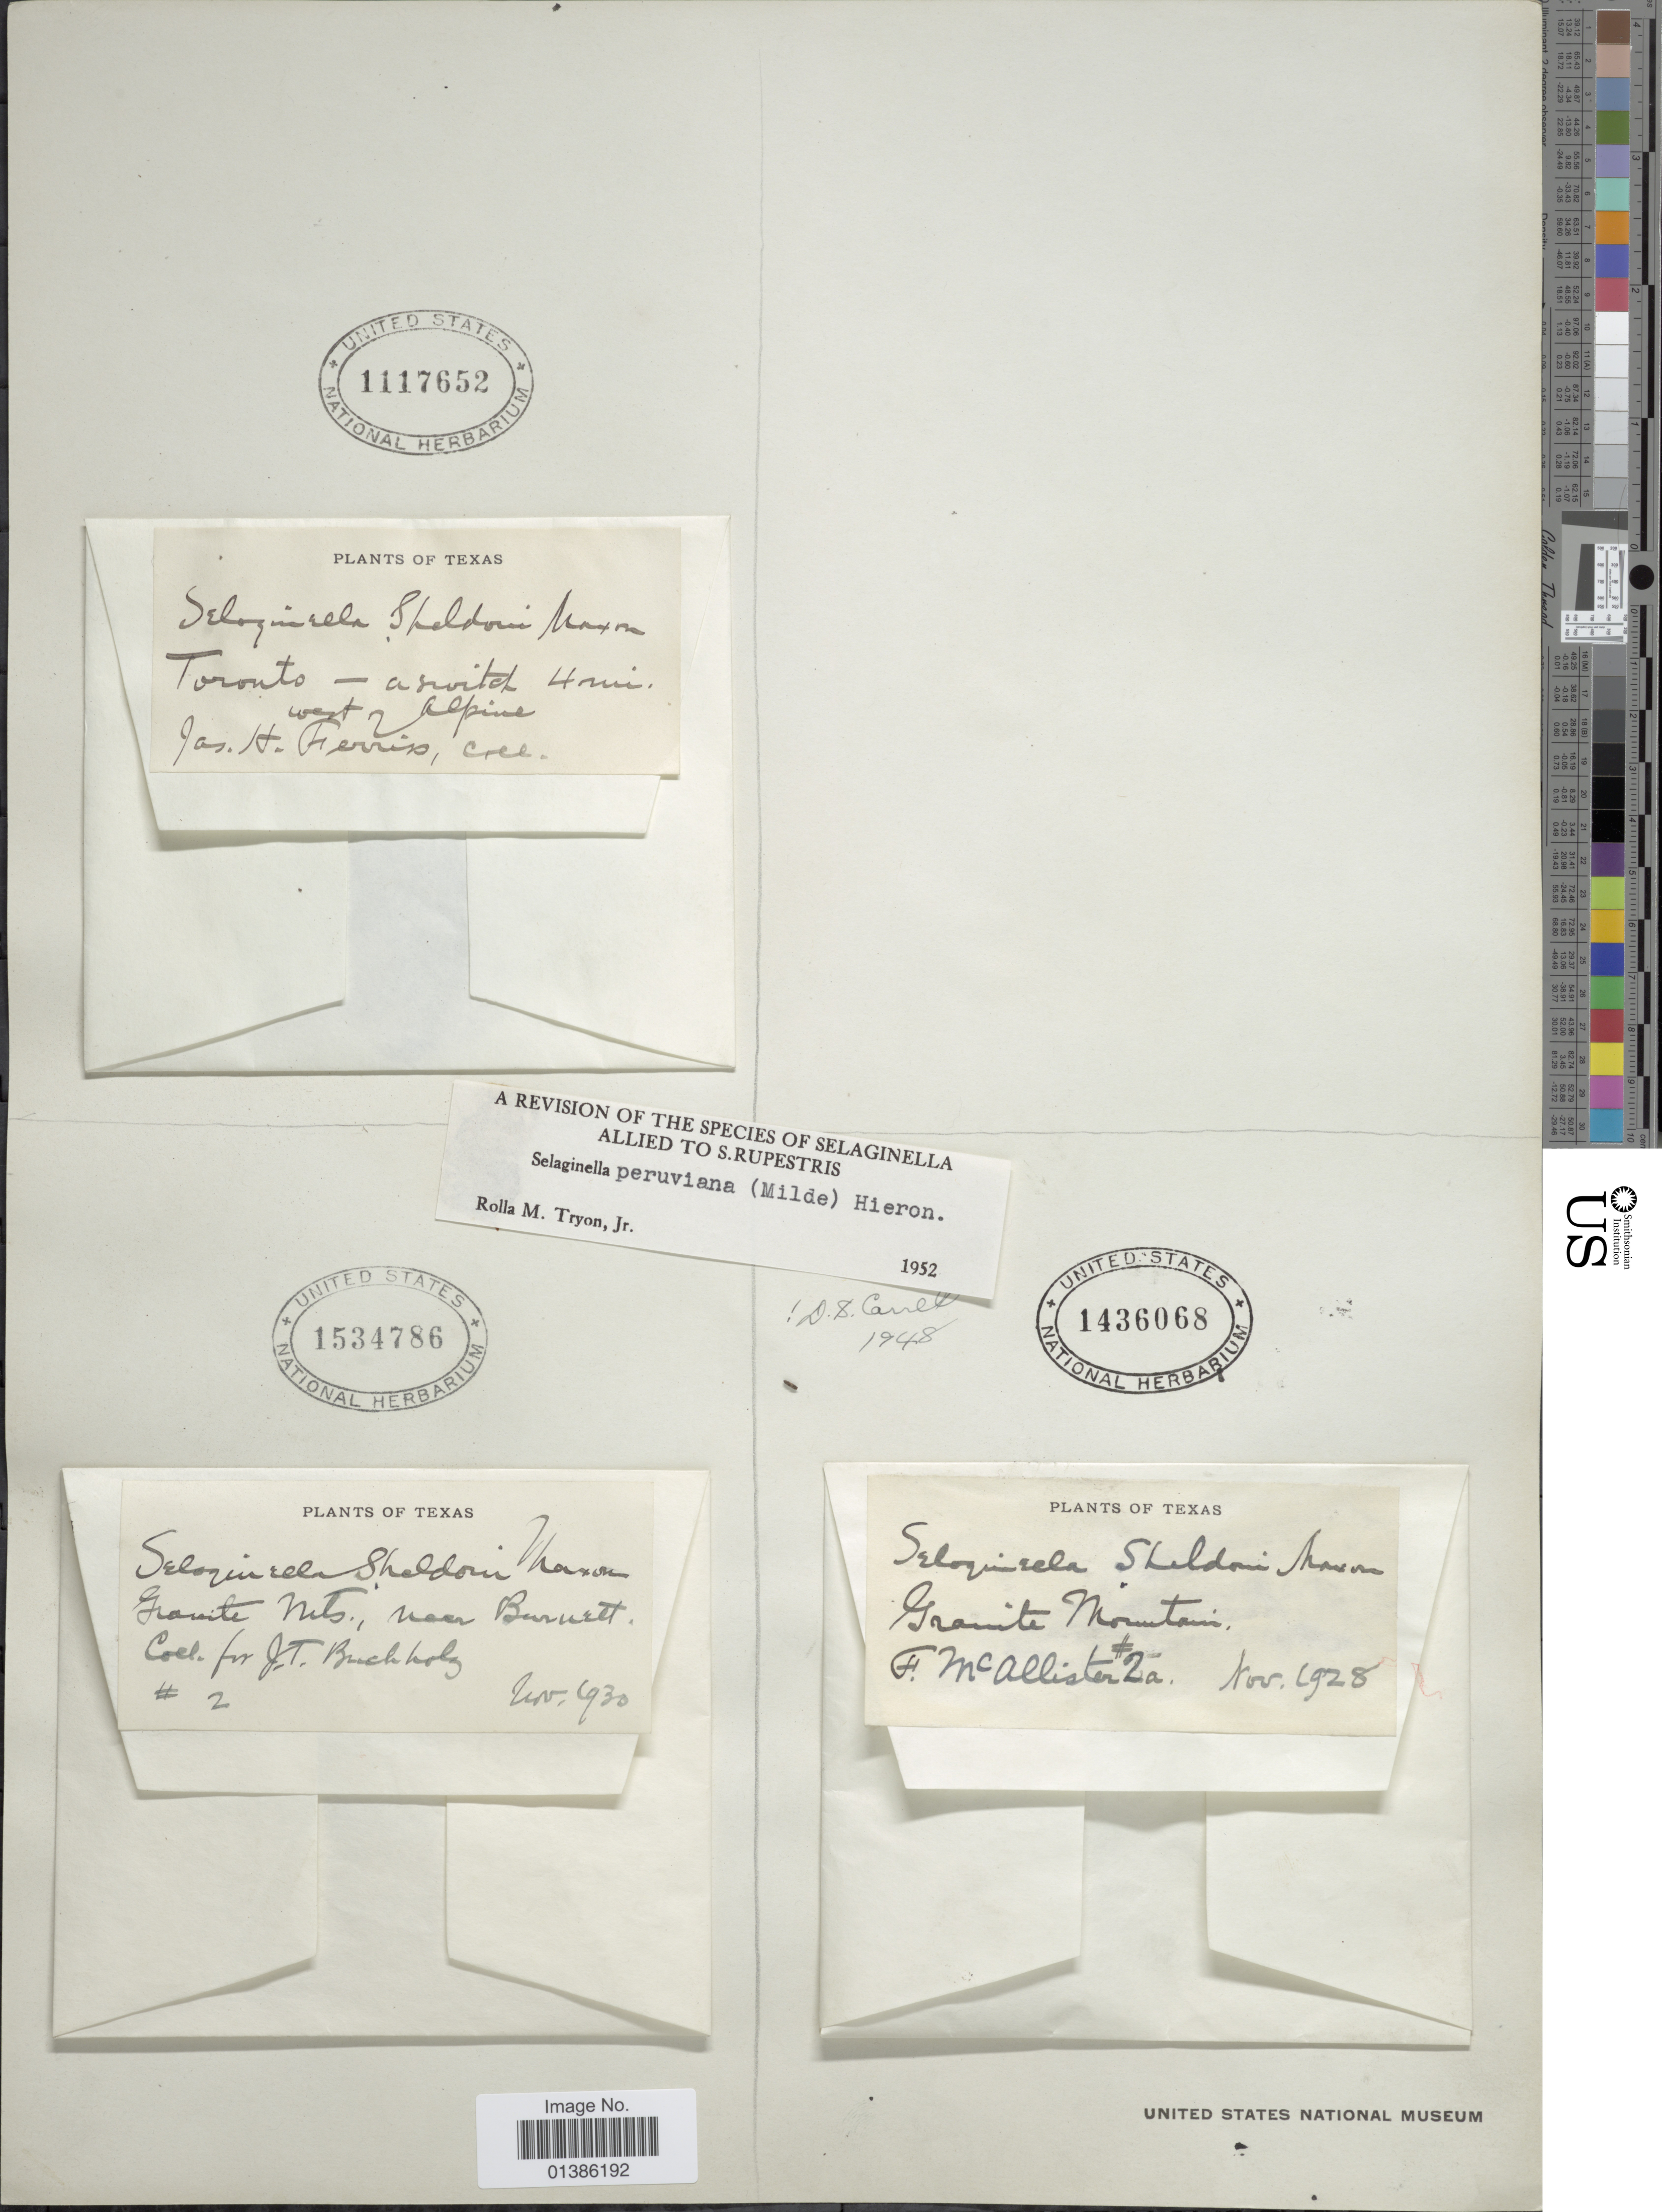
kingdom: Plantae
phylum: Tracheophyta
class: Lycopodiopsida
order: Selaginellales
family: Selaginellaceae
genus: Selaginella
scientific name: Selaginella peruviana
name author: (Milde) Hieron.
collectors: F. McAllister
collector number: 2a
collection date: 1928-11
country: United States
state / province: Texas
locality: Granite Mountain.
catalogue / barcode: US 1436068